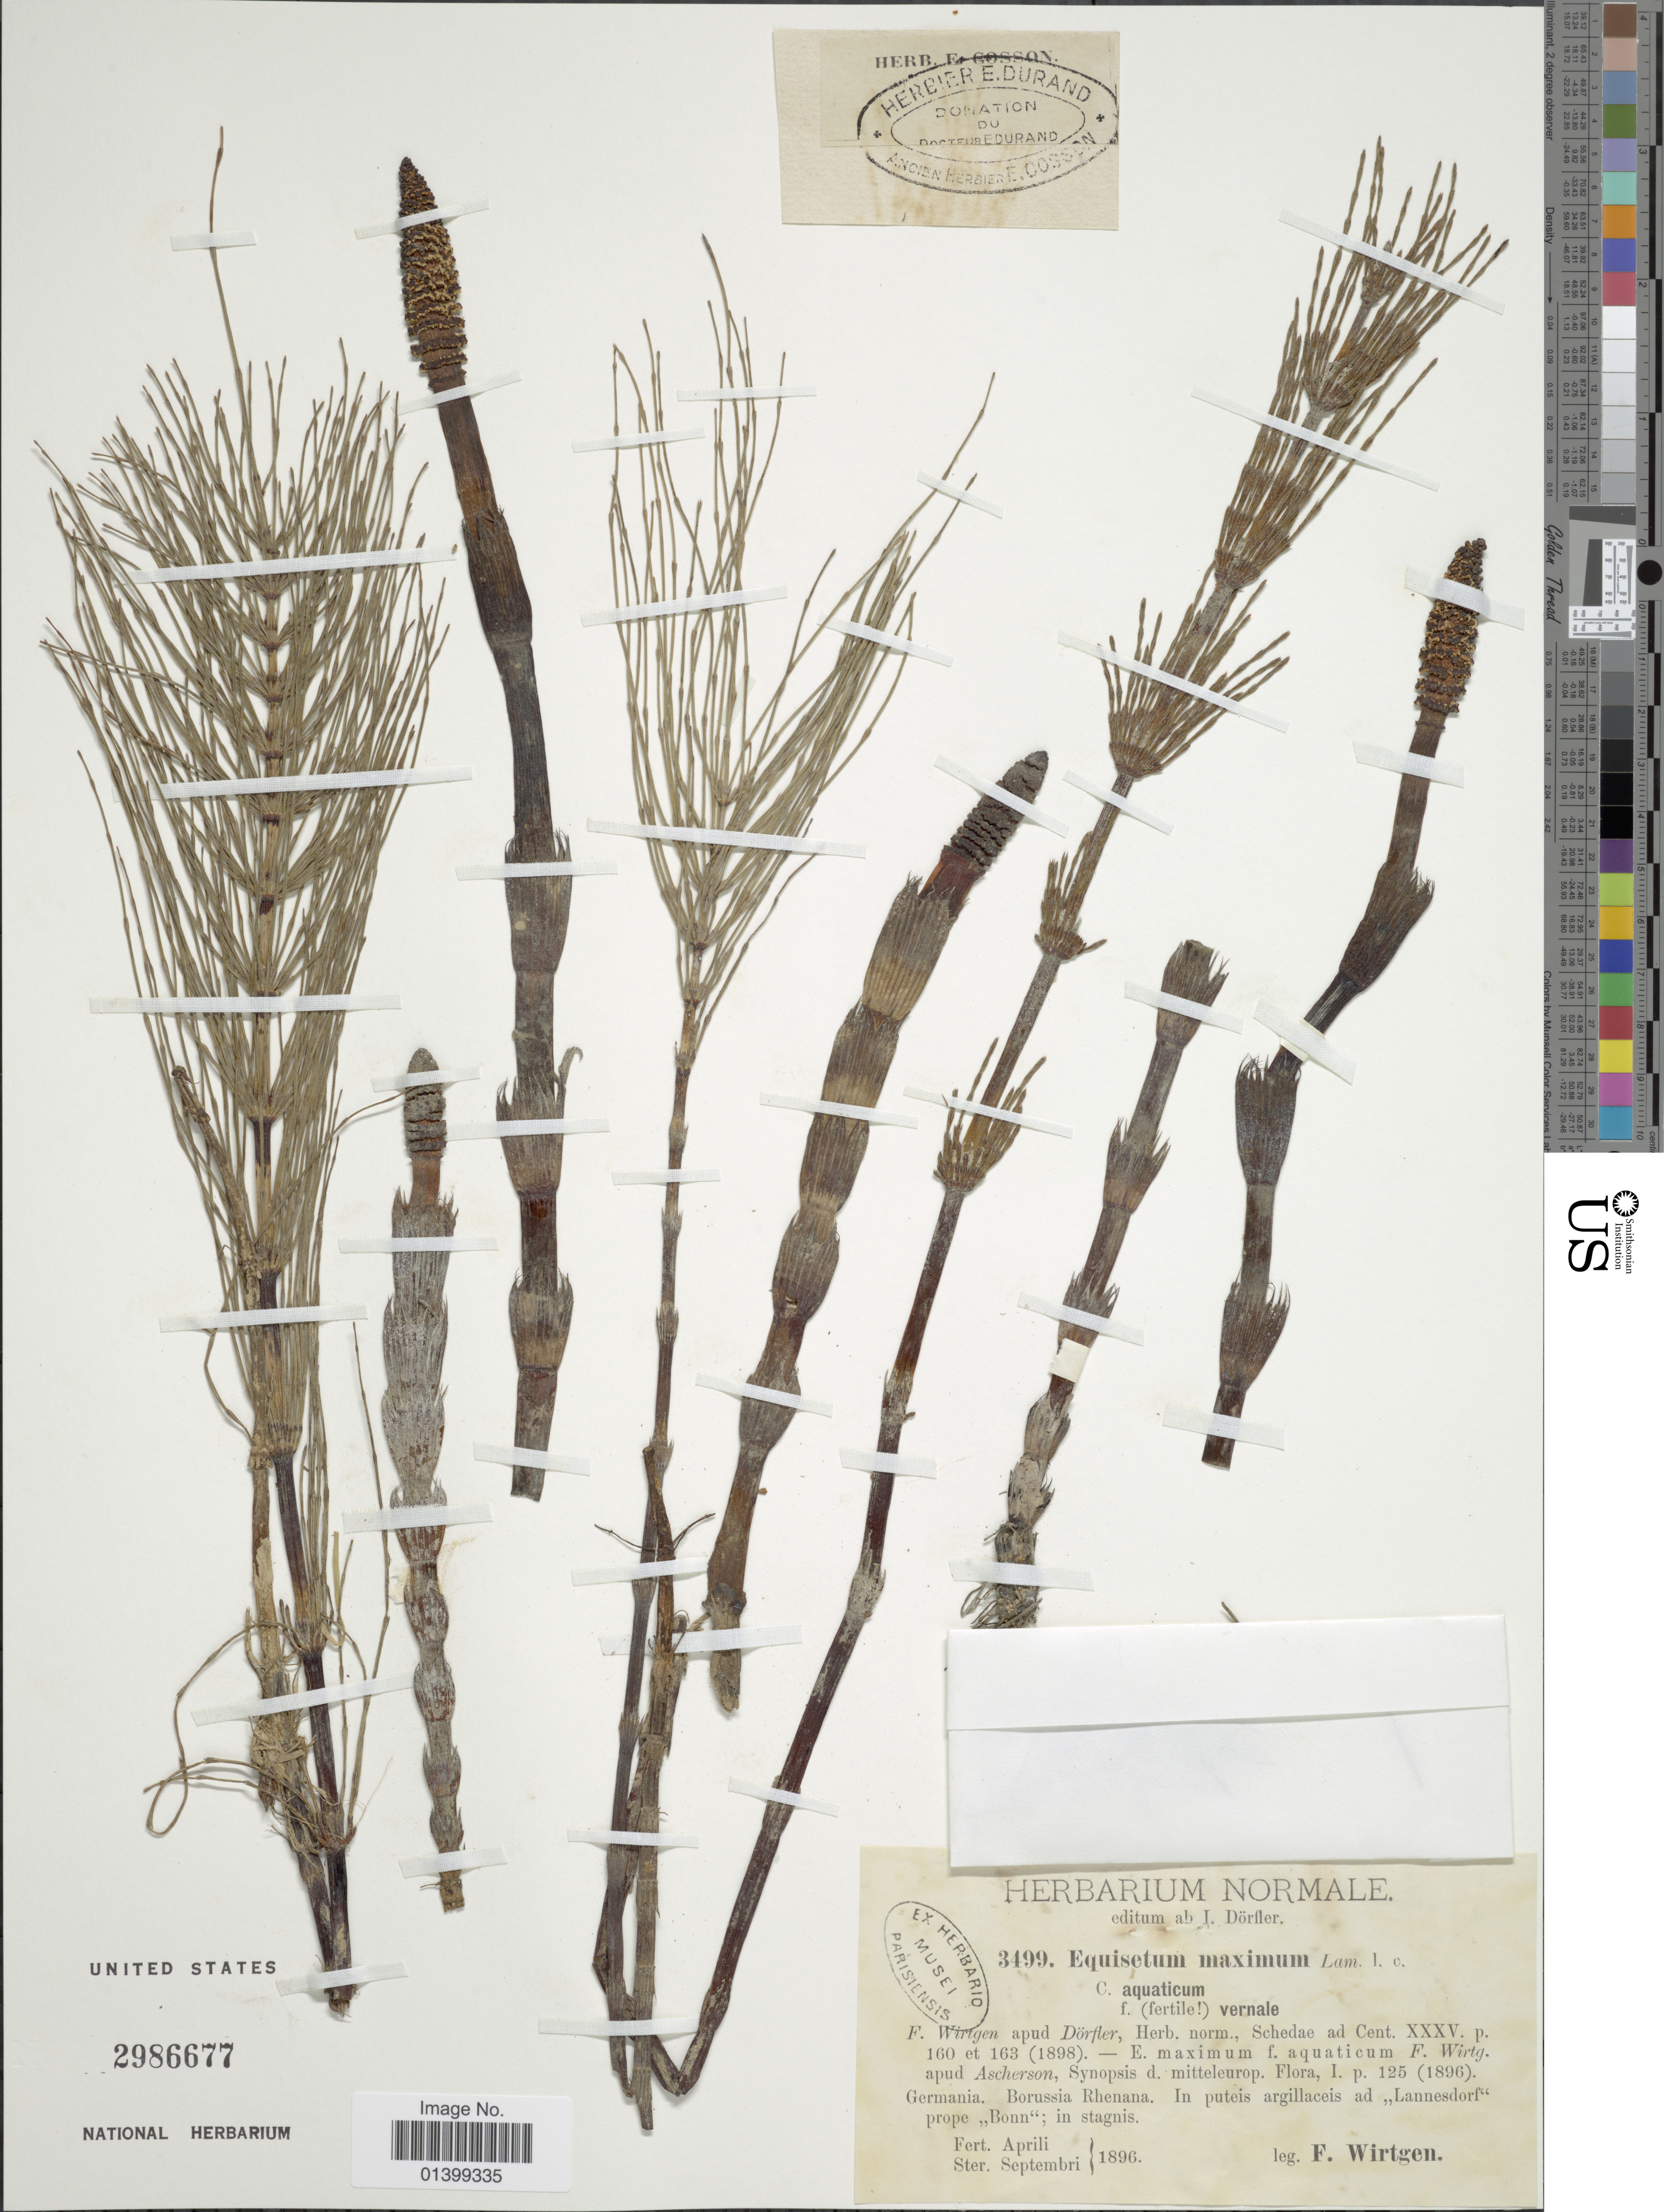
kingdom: Plantae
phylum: Tracheophyta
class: Polypodiopsida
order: Equisetales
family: Equisetaceae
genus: Equisetum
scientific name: Equisetum telmateia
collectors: F. Wirtgen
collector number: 3499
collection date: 1896-04/1896-09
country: Germany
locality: Germania. Borussia Rhenana. In puteis argillaceis ad ,,Lannesdorf" prope ,,Bonn", in stagnis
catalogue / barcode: US 2986677